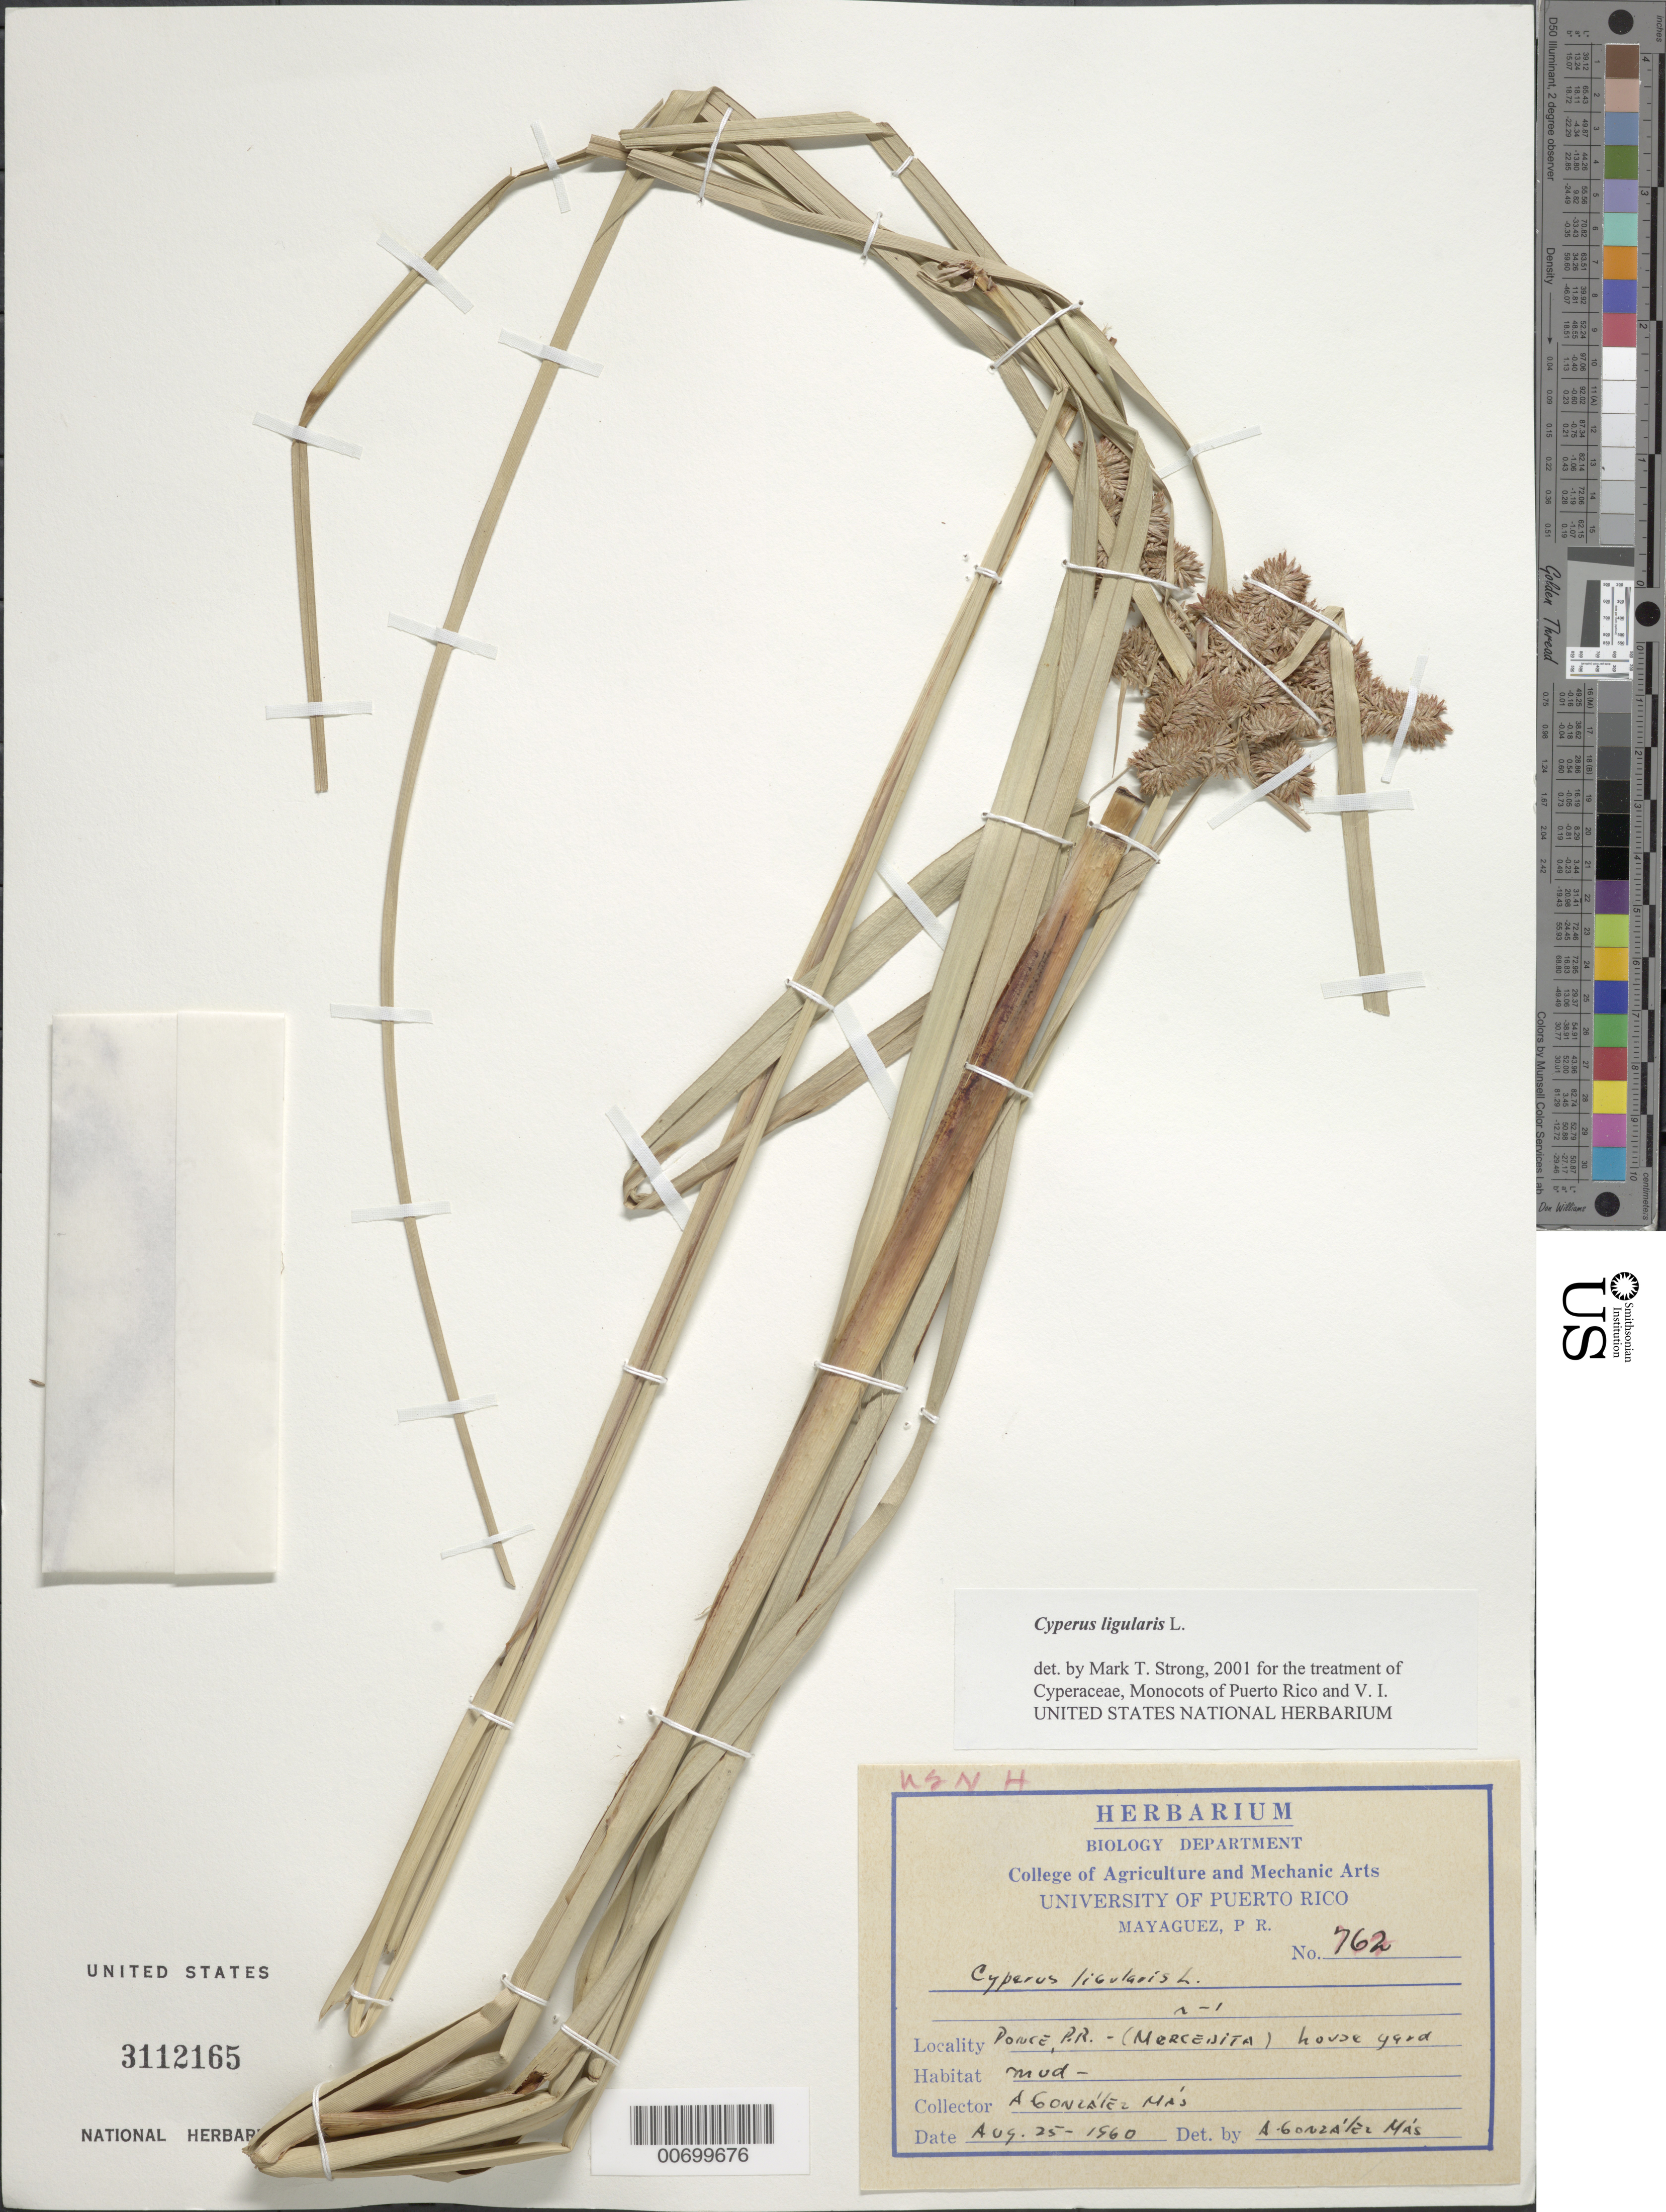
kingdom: Plantae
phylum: Tracheophyta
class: Liliopsida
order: Poales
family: Cyperaceae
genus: Cyperus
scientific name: Cyperus ligularis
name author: L.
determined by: Strong, M. T., (US), Smithsonian Institution - National Museum of Natural History (UNITED STATES)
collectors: A. González Más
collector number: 762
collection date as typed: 25 Aug 1960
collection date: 1960-08-25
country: Puerto Rico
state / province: Ponce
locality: Ponce: Mercedita.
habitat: House yard.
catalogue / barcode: US 3112165